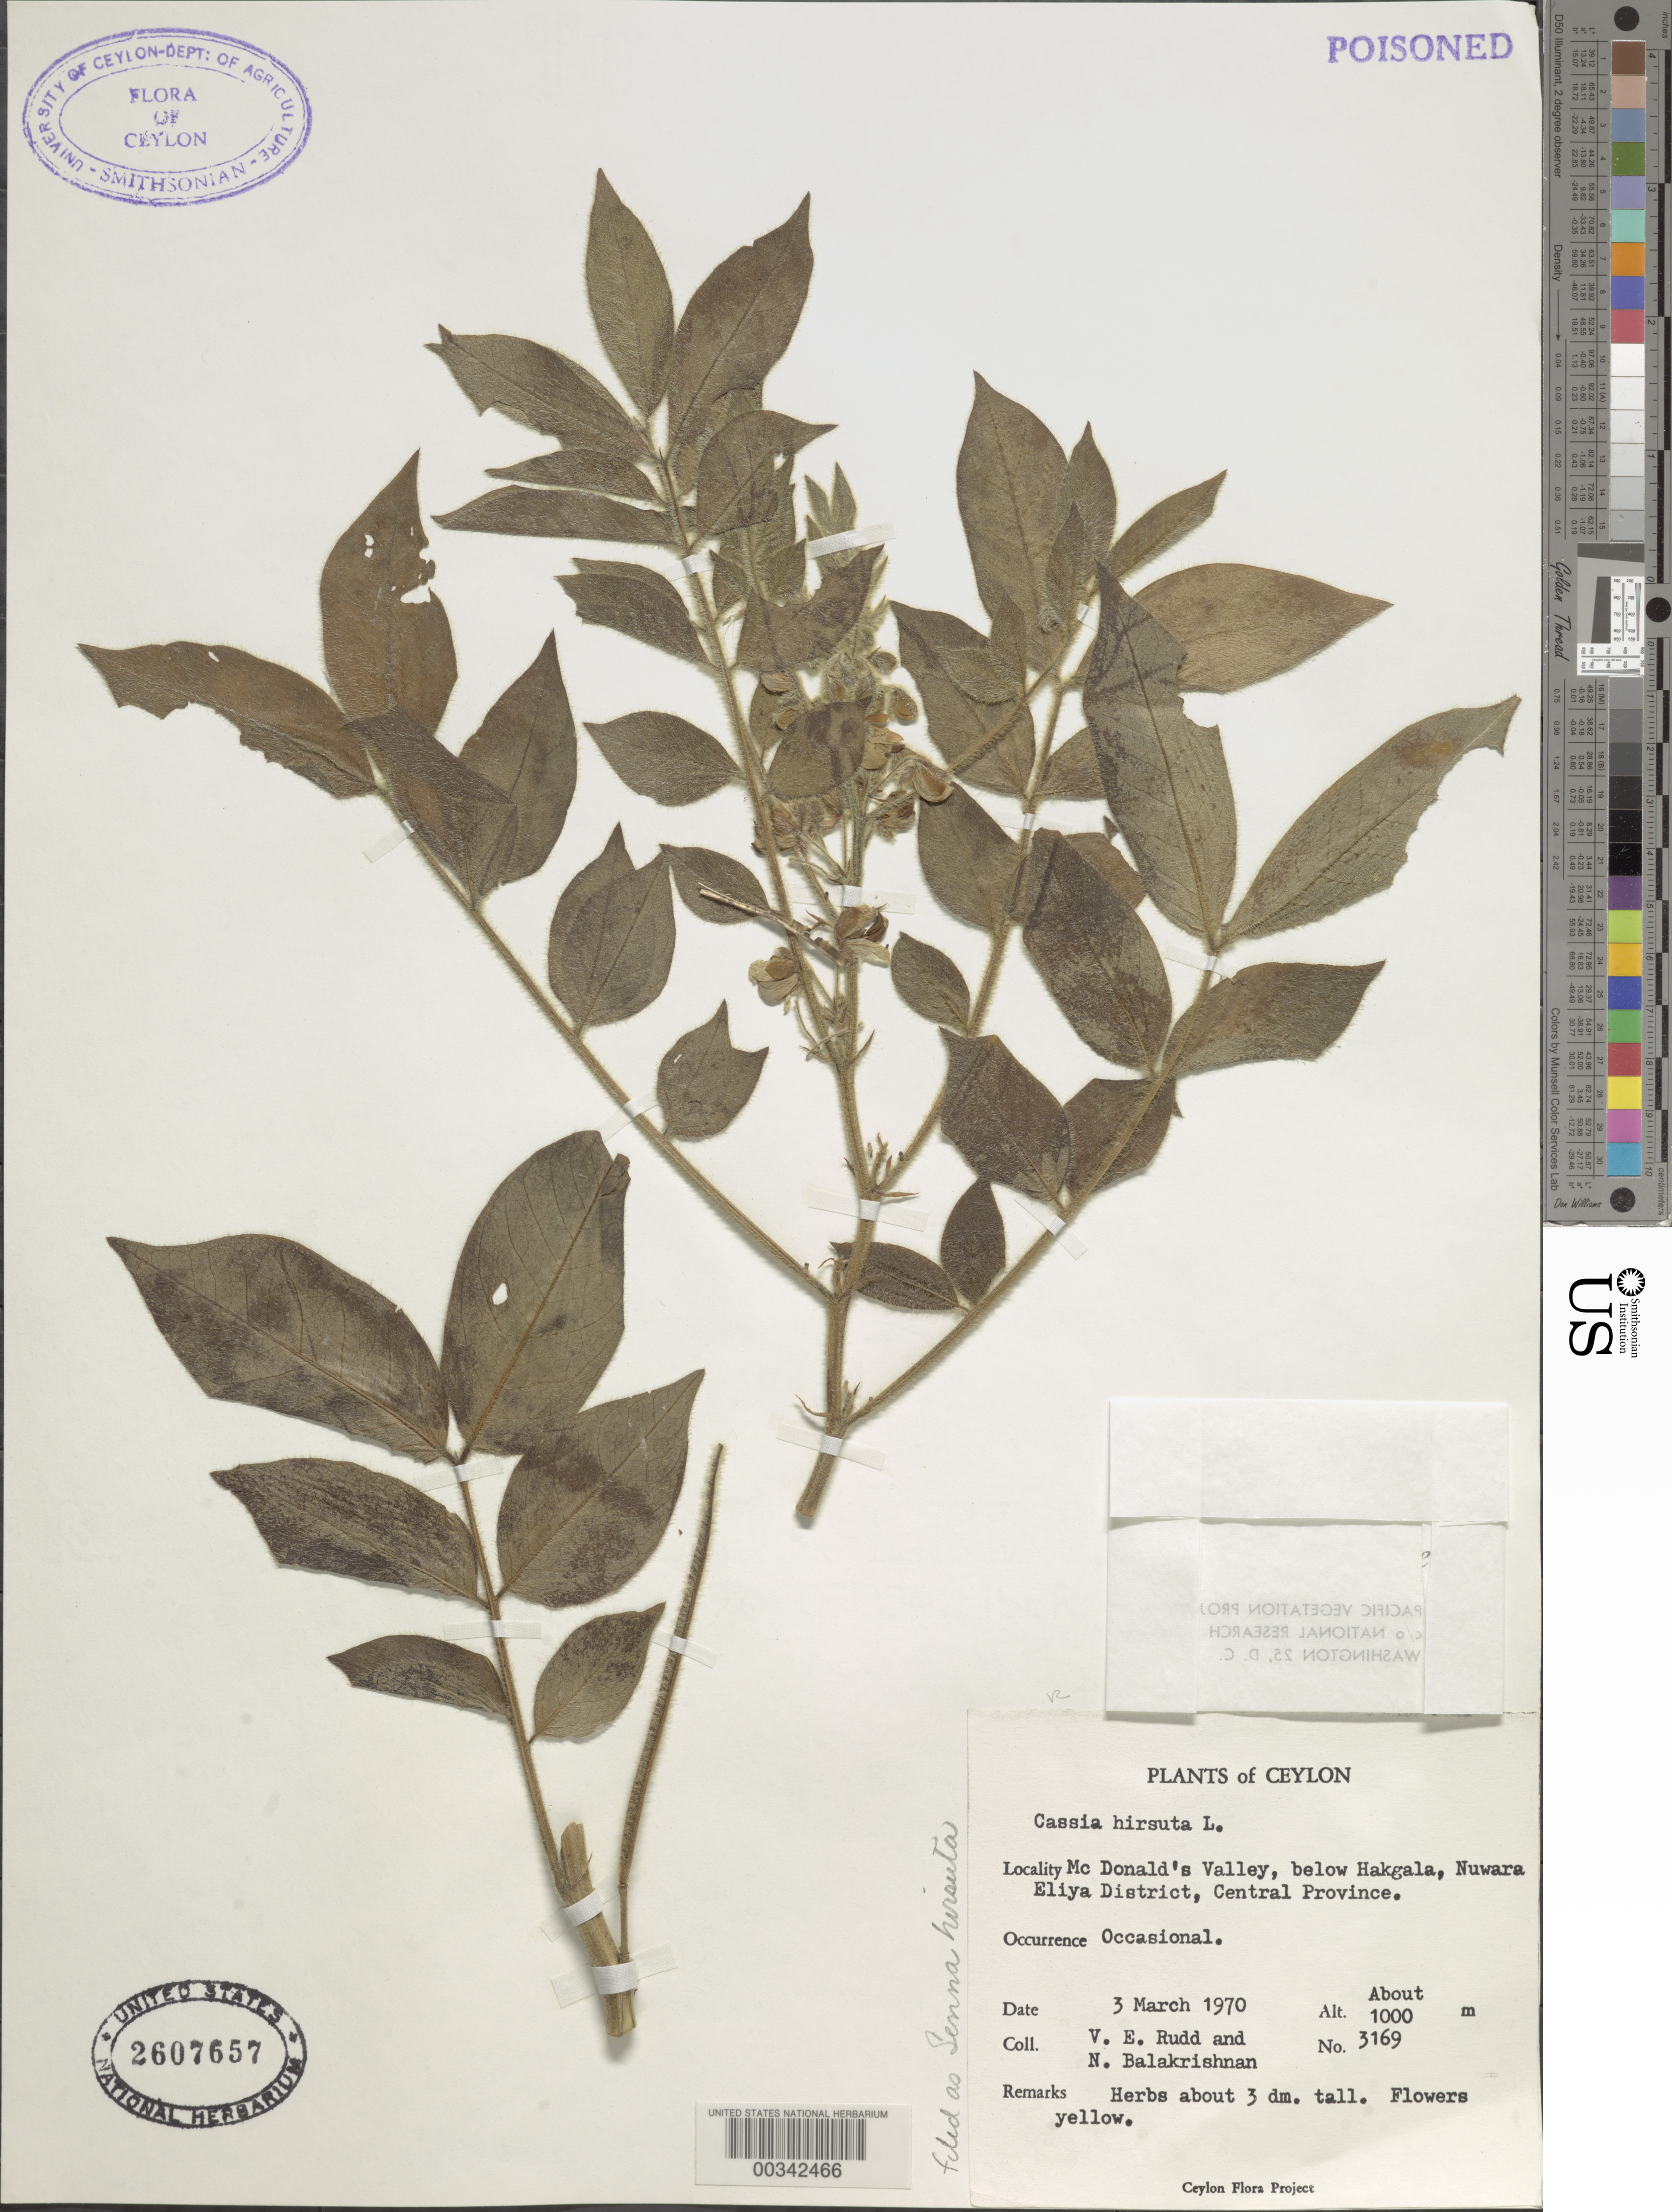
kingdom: Plantae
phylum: Tracheophyta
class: Magnoliopsida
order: Fabales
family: Fabaceae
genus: Senna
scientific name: Senna hirsuta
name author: (L.) H.S. Irwin & Barneby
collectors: V. E. Rudd & N. Balakrishnan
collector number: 3169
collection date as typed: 03 Mar 1970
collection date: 1970-03-03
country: Sri Lanka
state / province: Central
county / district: Nuwara Eliya Dist.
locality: Mcdonald's valley, below hakgala,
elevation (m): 1000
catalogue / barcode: US 2607657